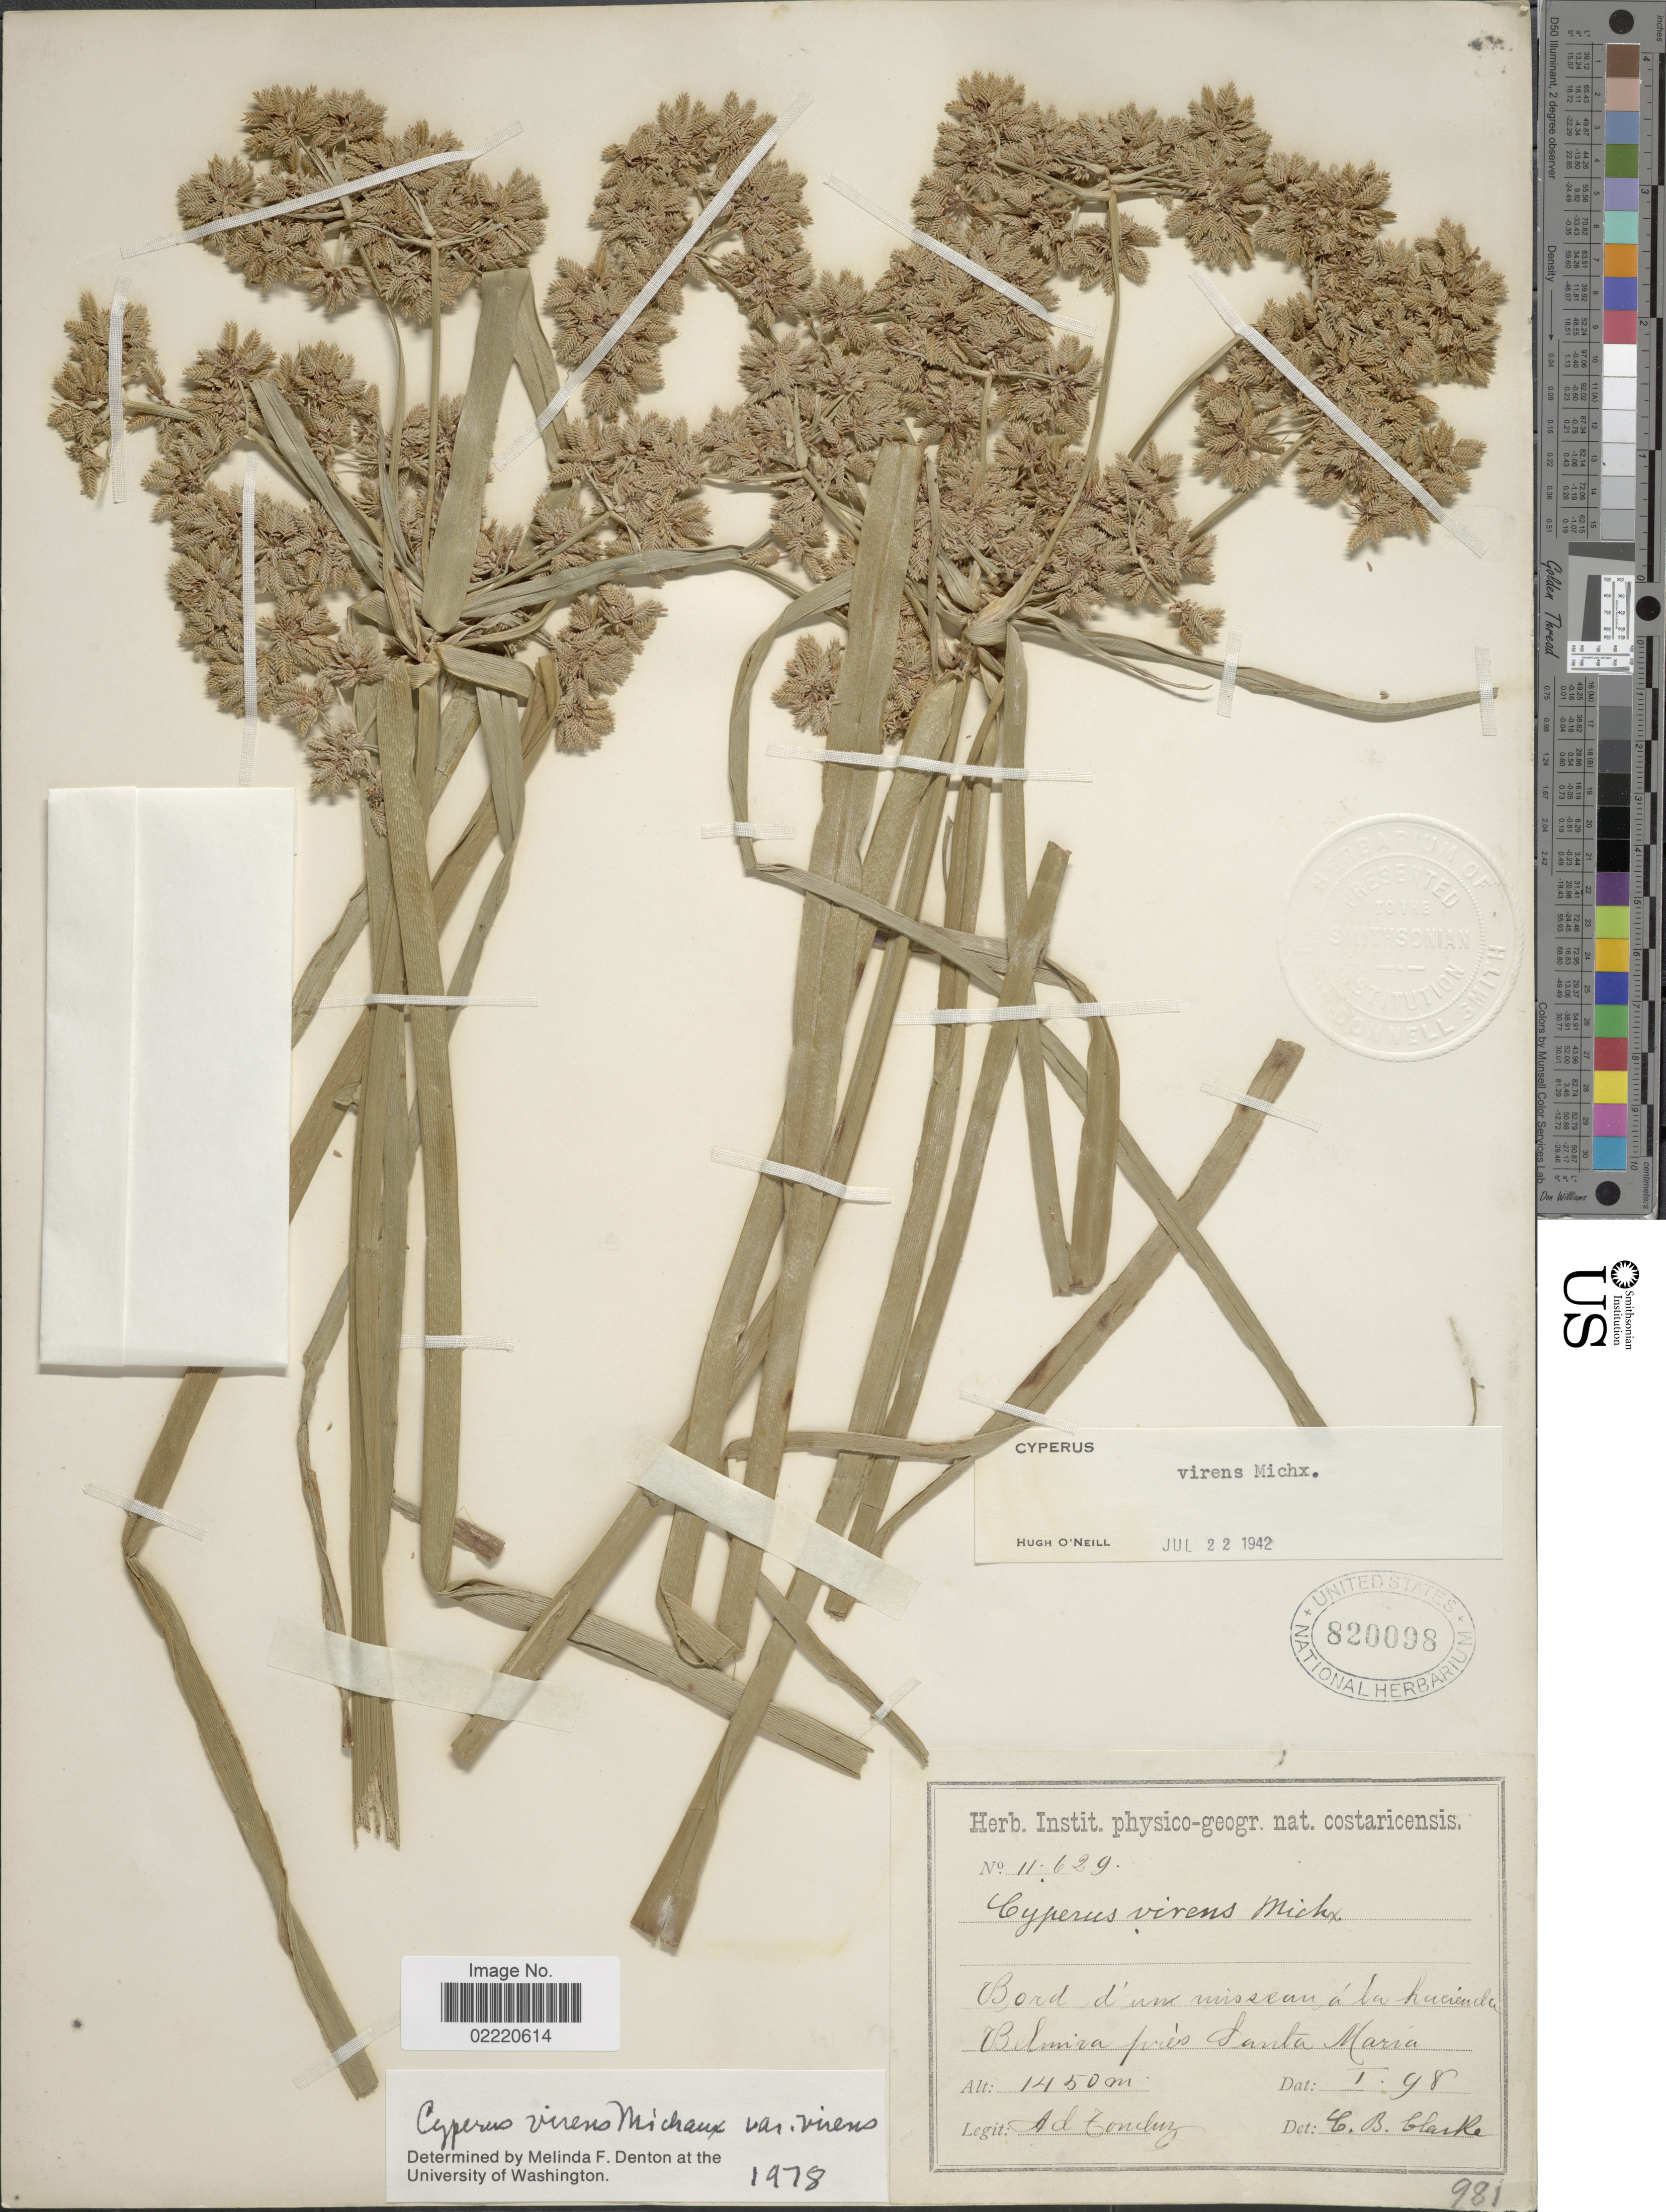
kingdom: Plantae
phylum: Tracheophyta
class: Liliopsida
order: Poales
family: Cyperaceae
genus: Cyperus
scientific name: Cyperus virens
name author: Michx.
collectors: A. Tonduz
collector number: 11629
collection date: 1898-01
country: Costa Rica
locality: Bord d'um misscan a la hacienda Belmira pres Santa Maria.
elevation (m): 1450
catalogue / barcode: US 820098